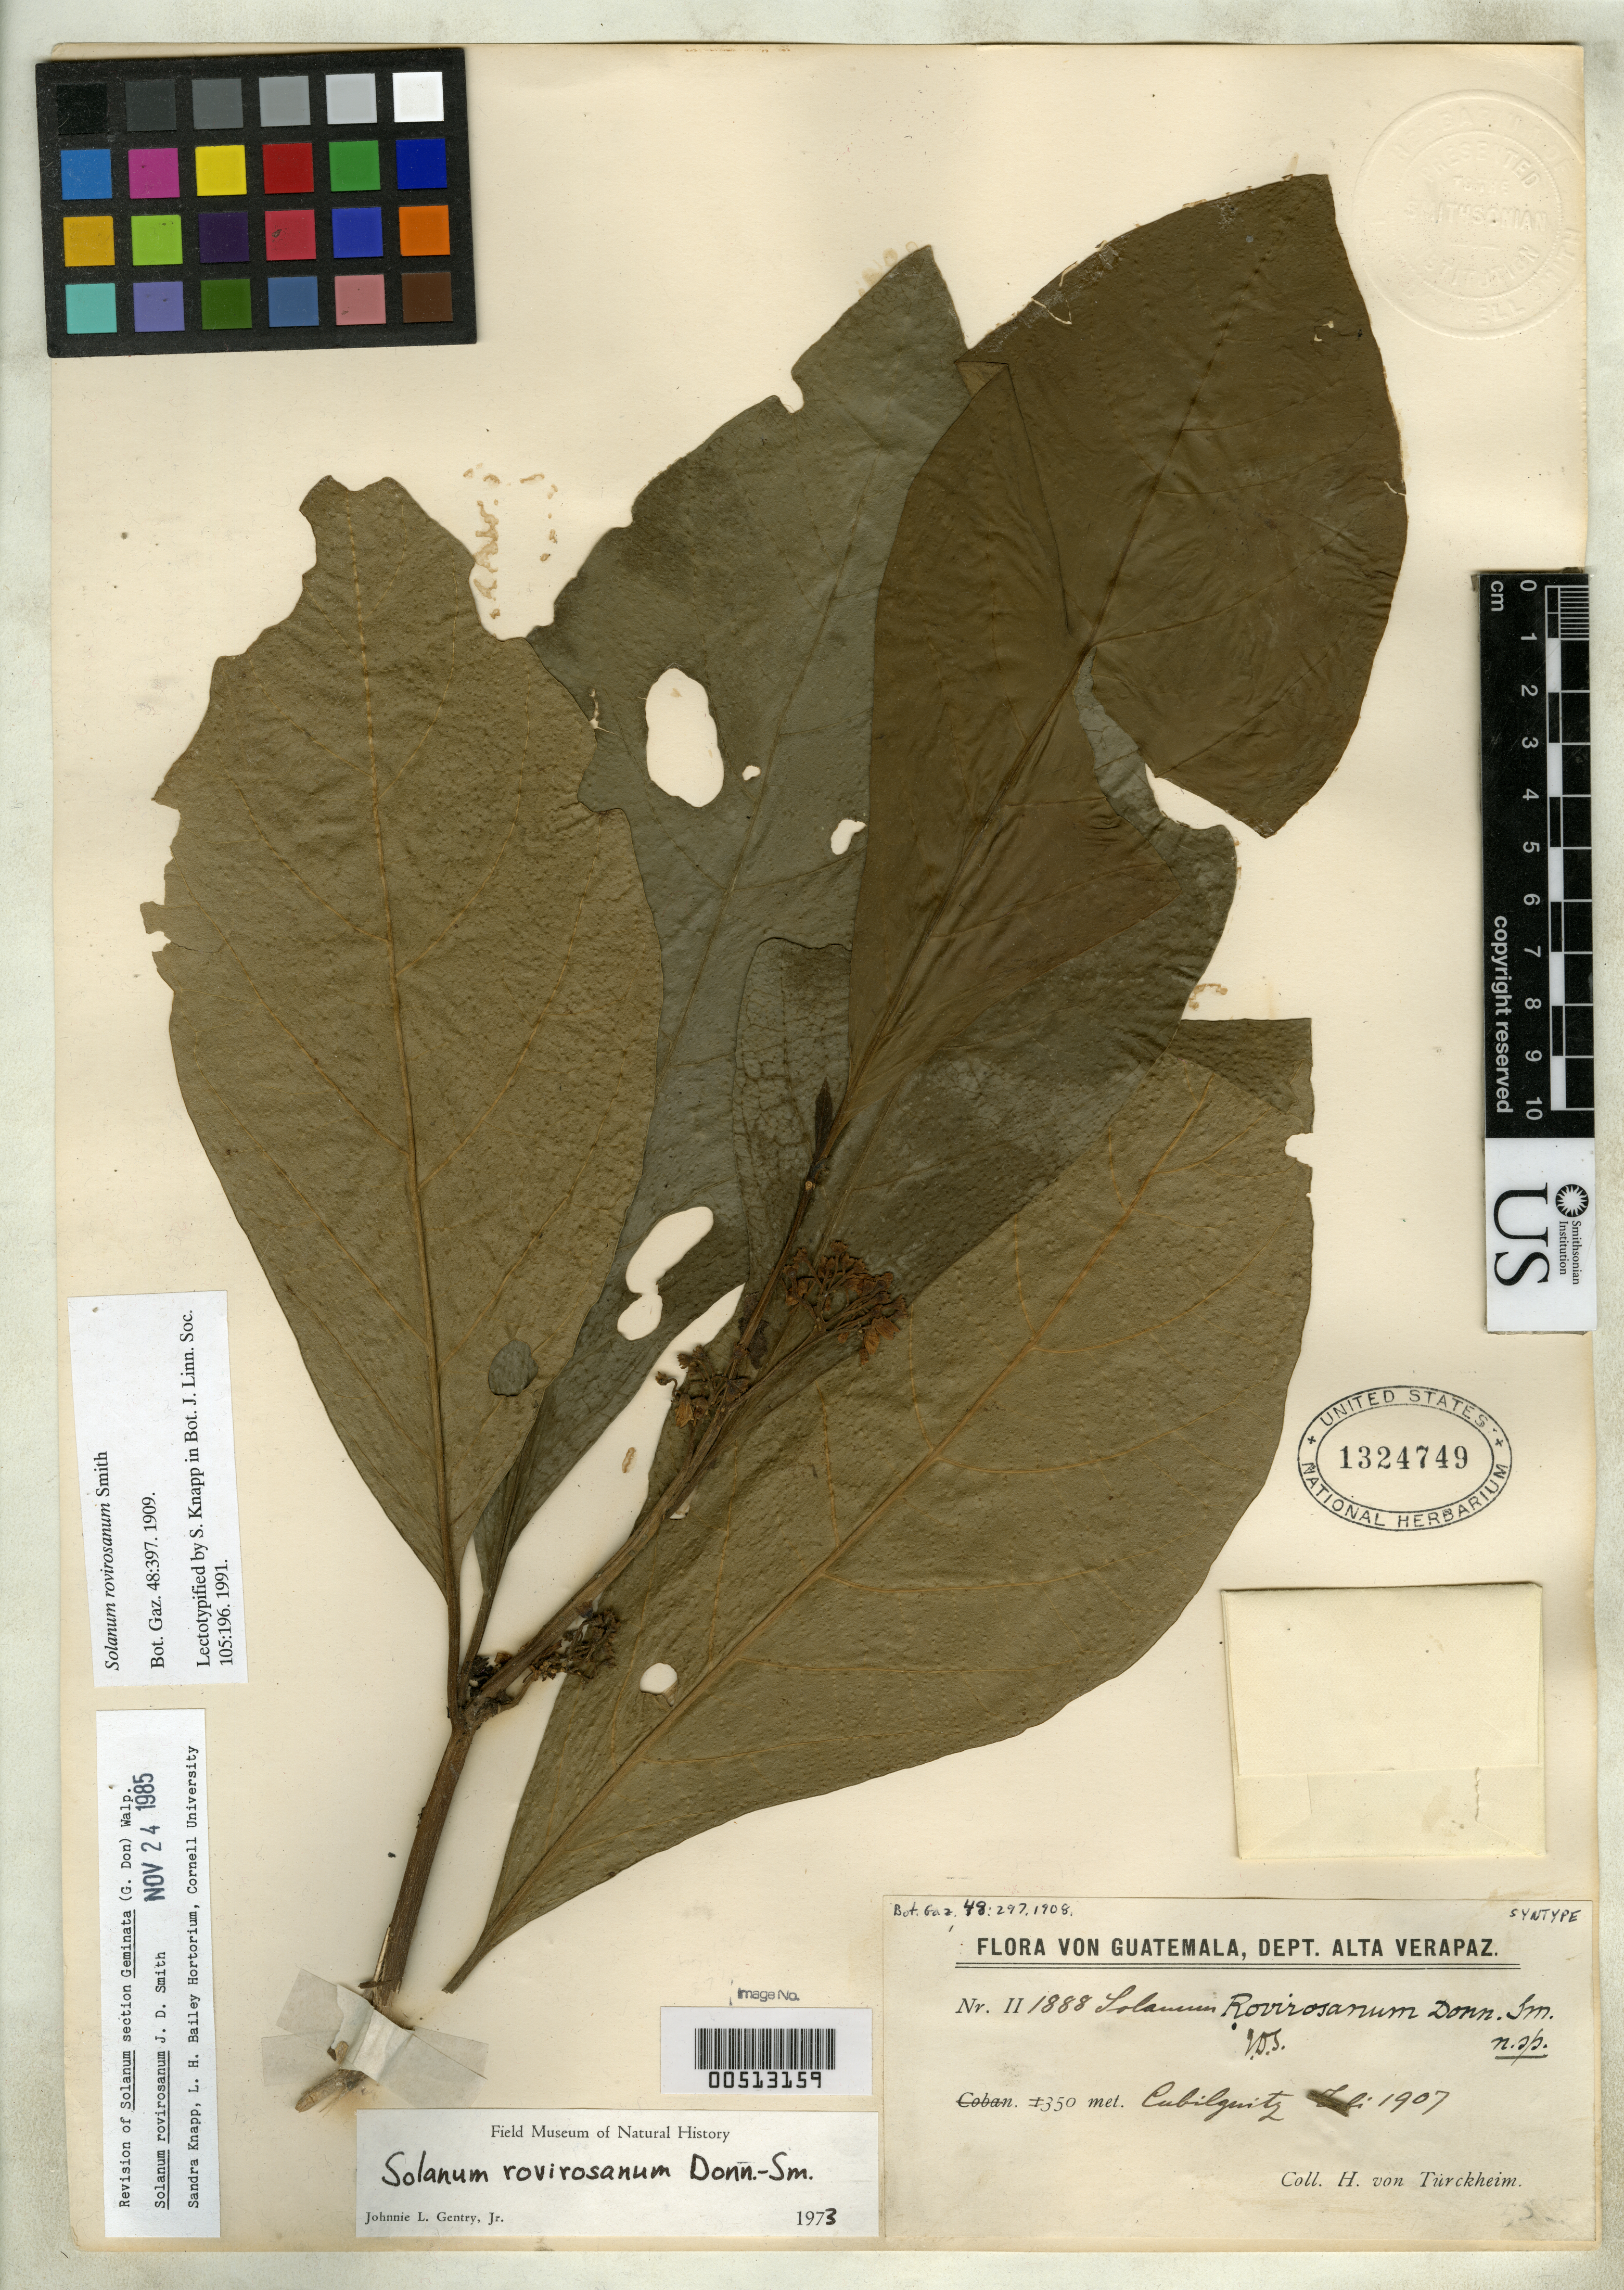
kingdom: Plantae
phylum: Tracheophyta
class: Magnoliopsida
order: Solanales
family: Solanaceae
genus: Solanum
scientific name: Solanum rovirosanum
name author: Donn. Sm.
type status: Syntype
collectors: H. von Türckheim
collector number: II 1888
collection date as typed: Jul 1907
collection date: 1907-07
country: Guatemala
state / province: Alta Verapaz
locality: Cubilquitz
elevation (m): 350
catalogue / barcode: US 1324749